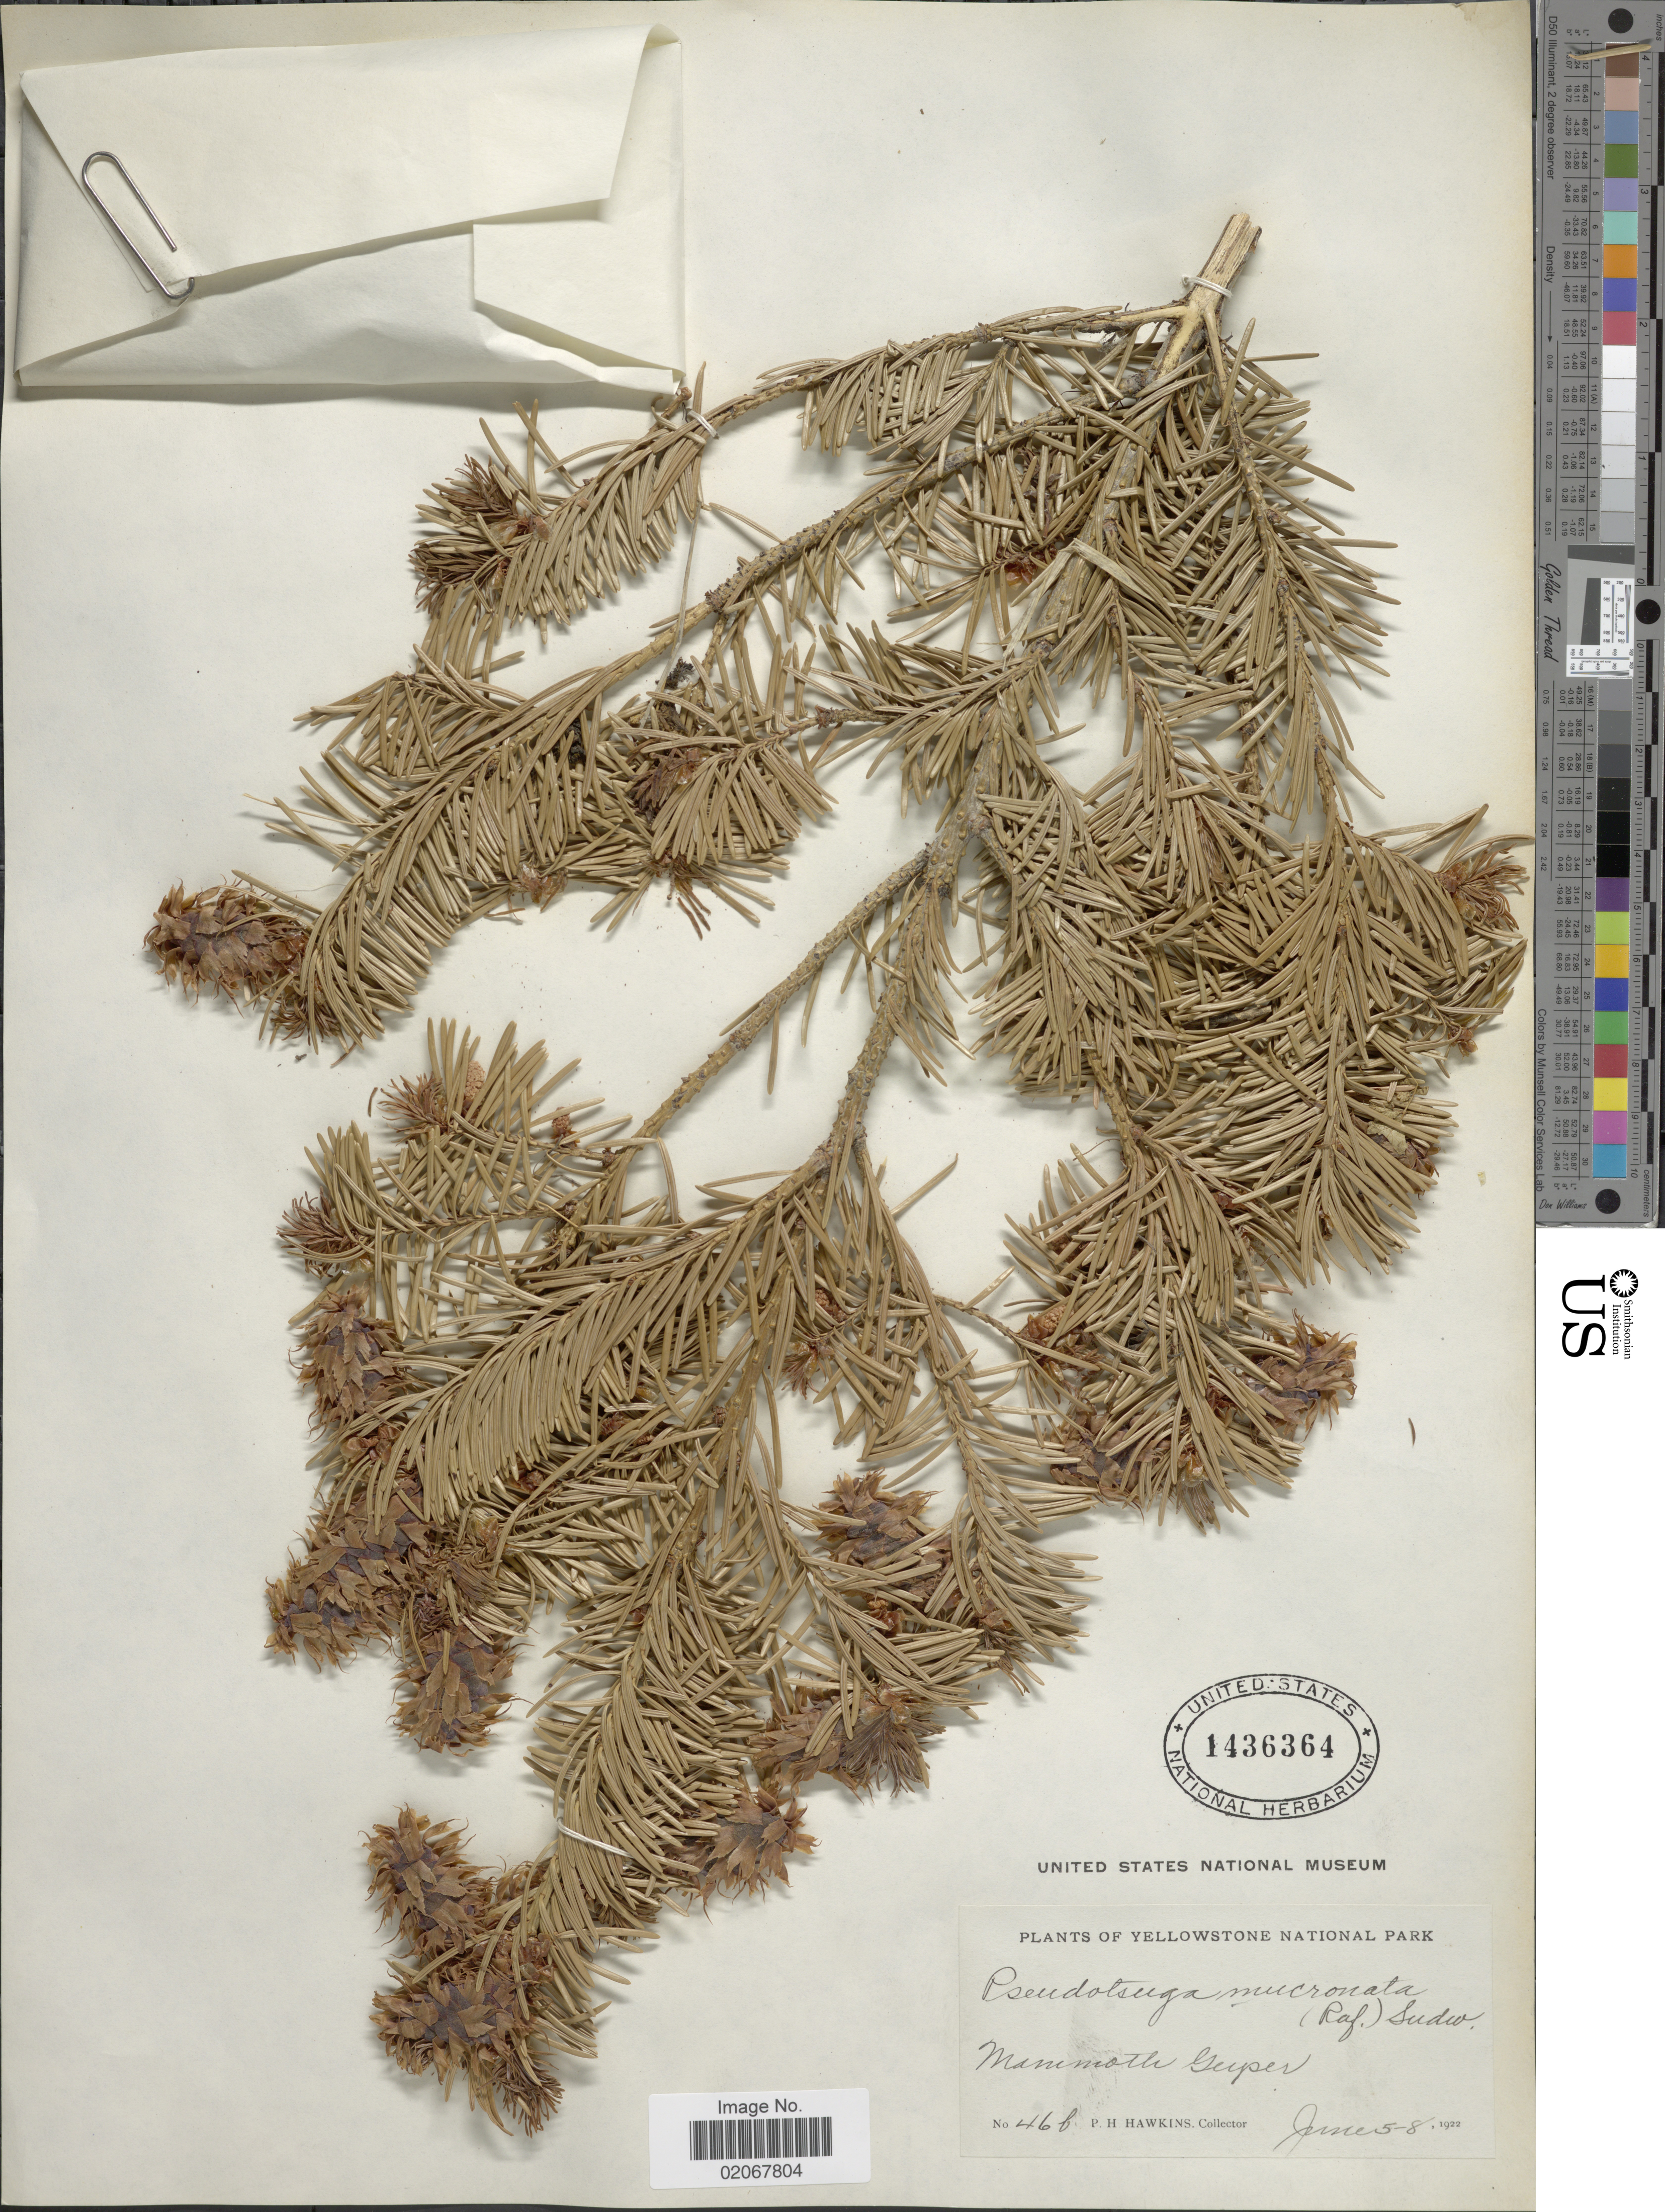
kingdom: Plantae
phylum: Tracheophyta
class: Pinopsida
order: Pinales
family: Pinaceae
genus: Pseudotsuga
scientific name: Pseudotsuga menziesii var. glauca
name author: (Beissn.) Franco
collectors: P. Hawkins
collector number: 46b*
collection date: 1922-06-05/1922-06-08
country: United States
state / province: Wyoming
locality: Yellowstone National Park, Mammoth Geyser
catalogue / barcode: US 1436364